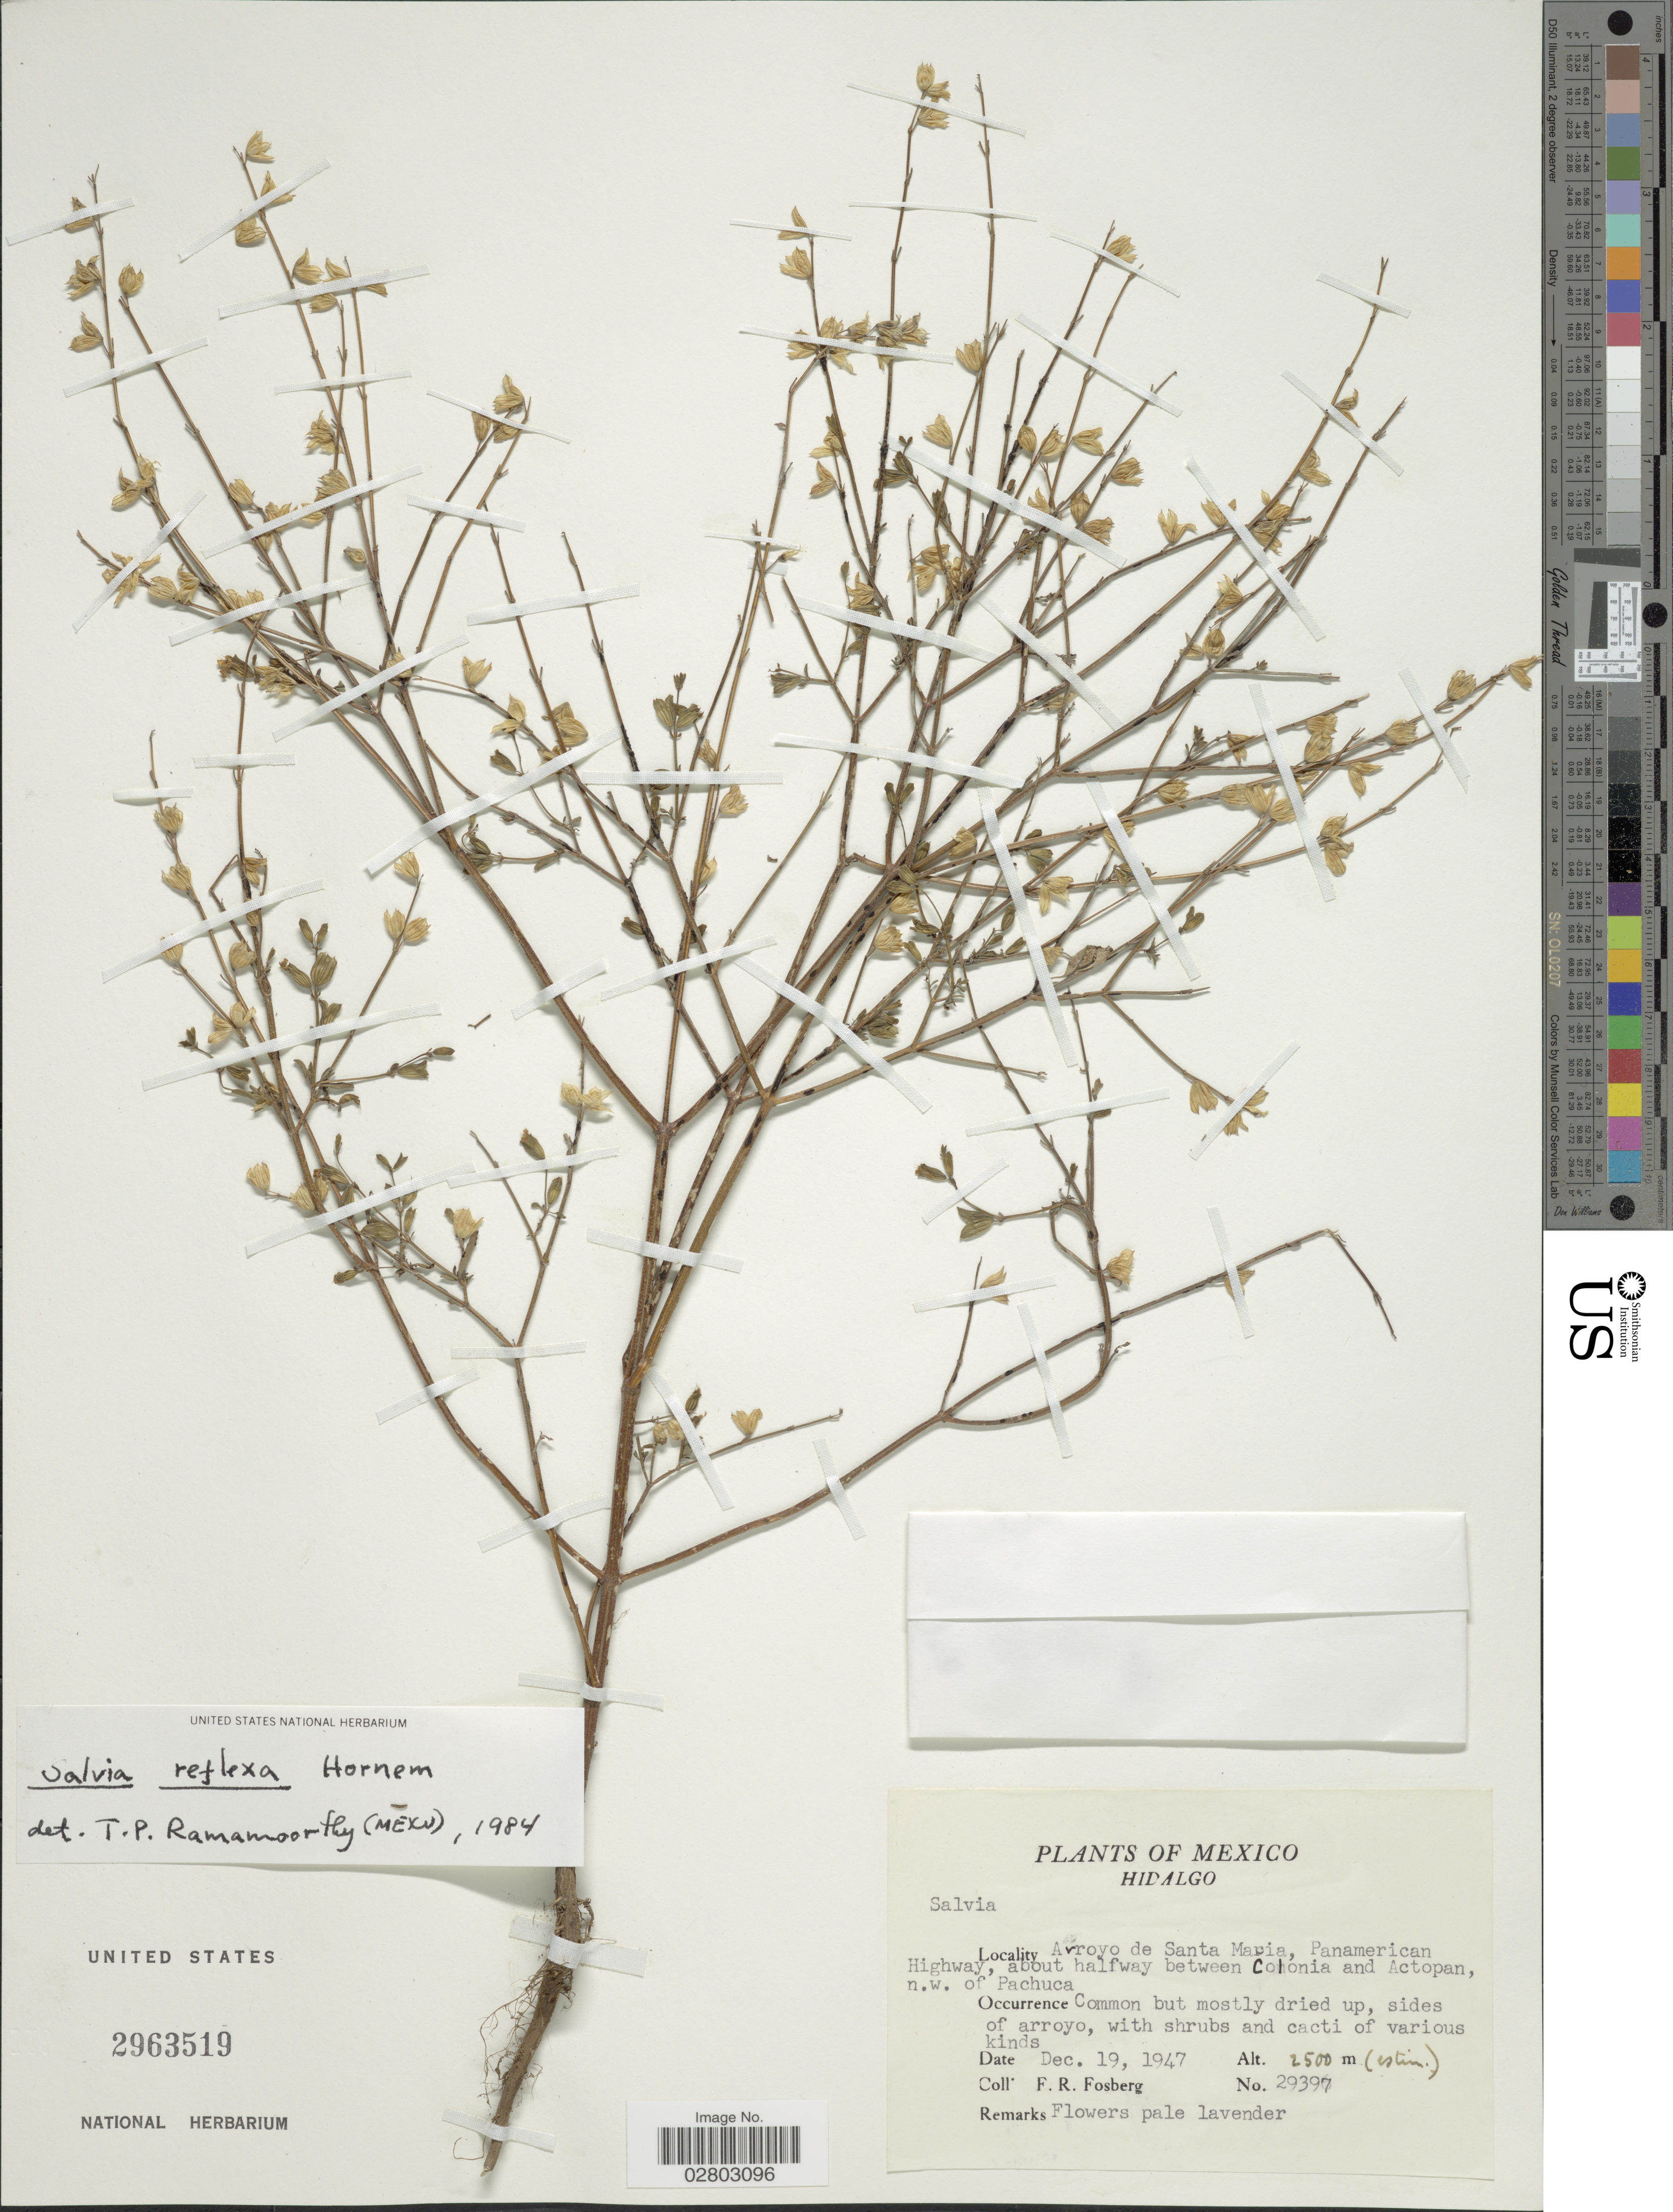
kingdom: Plantae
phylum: Tracheophyta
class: Magnoliopsida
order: Lamiales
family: Lamiaceae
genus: Salvia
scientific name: Salvia reflexa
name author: Hornem.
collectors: F. R. Fosberg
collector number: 29397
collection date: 1947-12-19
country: Mexico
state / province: Hidalgo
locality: Arroyo de Santa Maria, Panamerican Highway, about halfway between Colonia and Actopan, n.w. of Pachuca.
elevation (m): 2500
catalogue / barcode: US 2963519